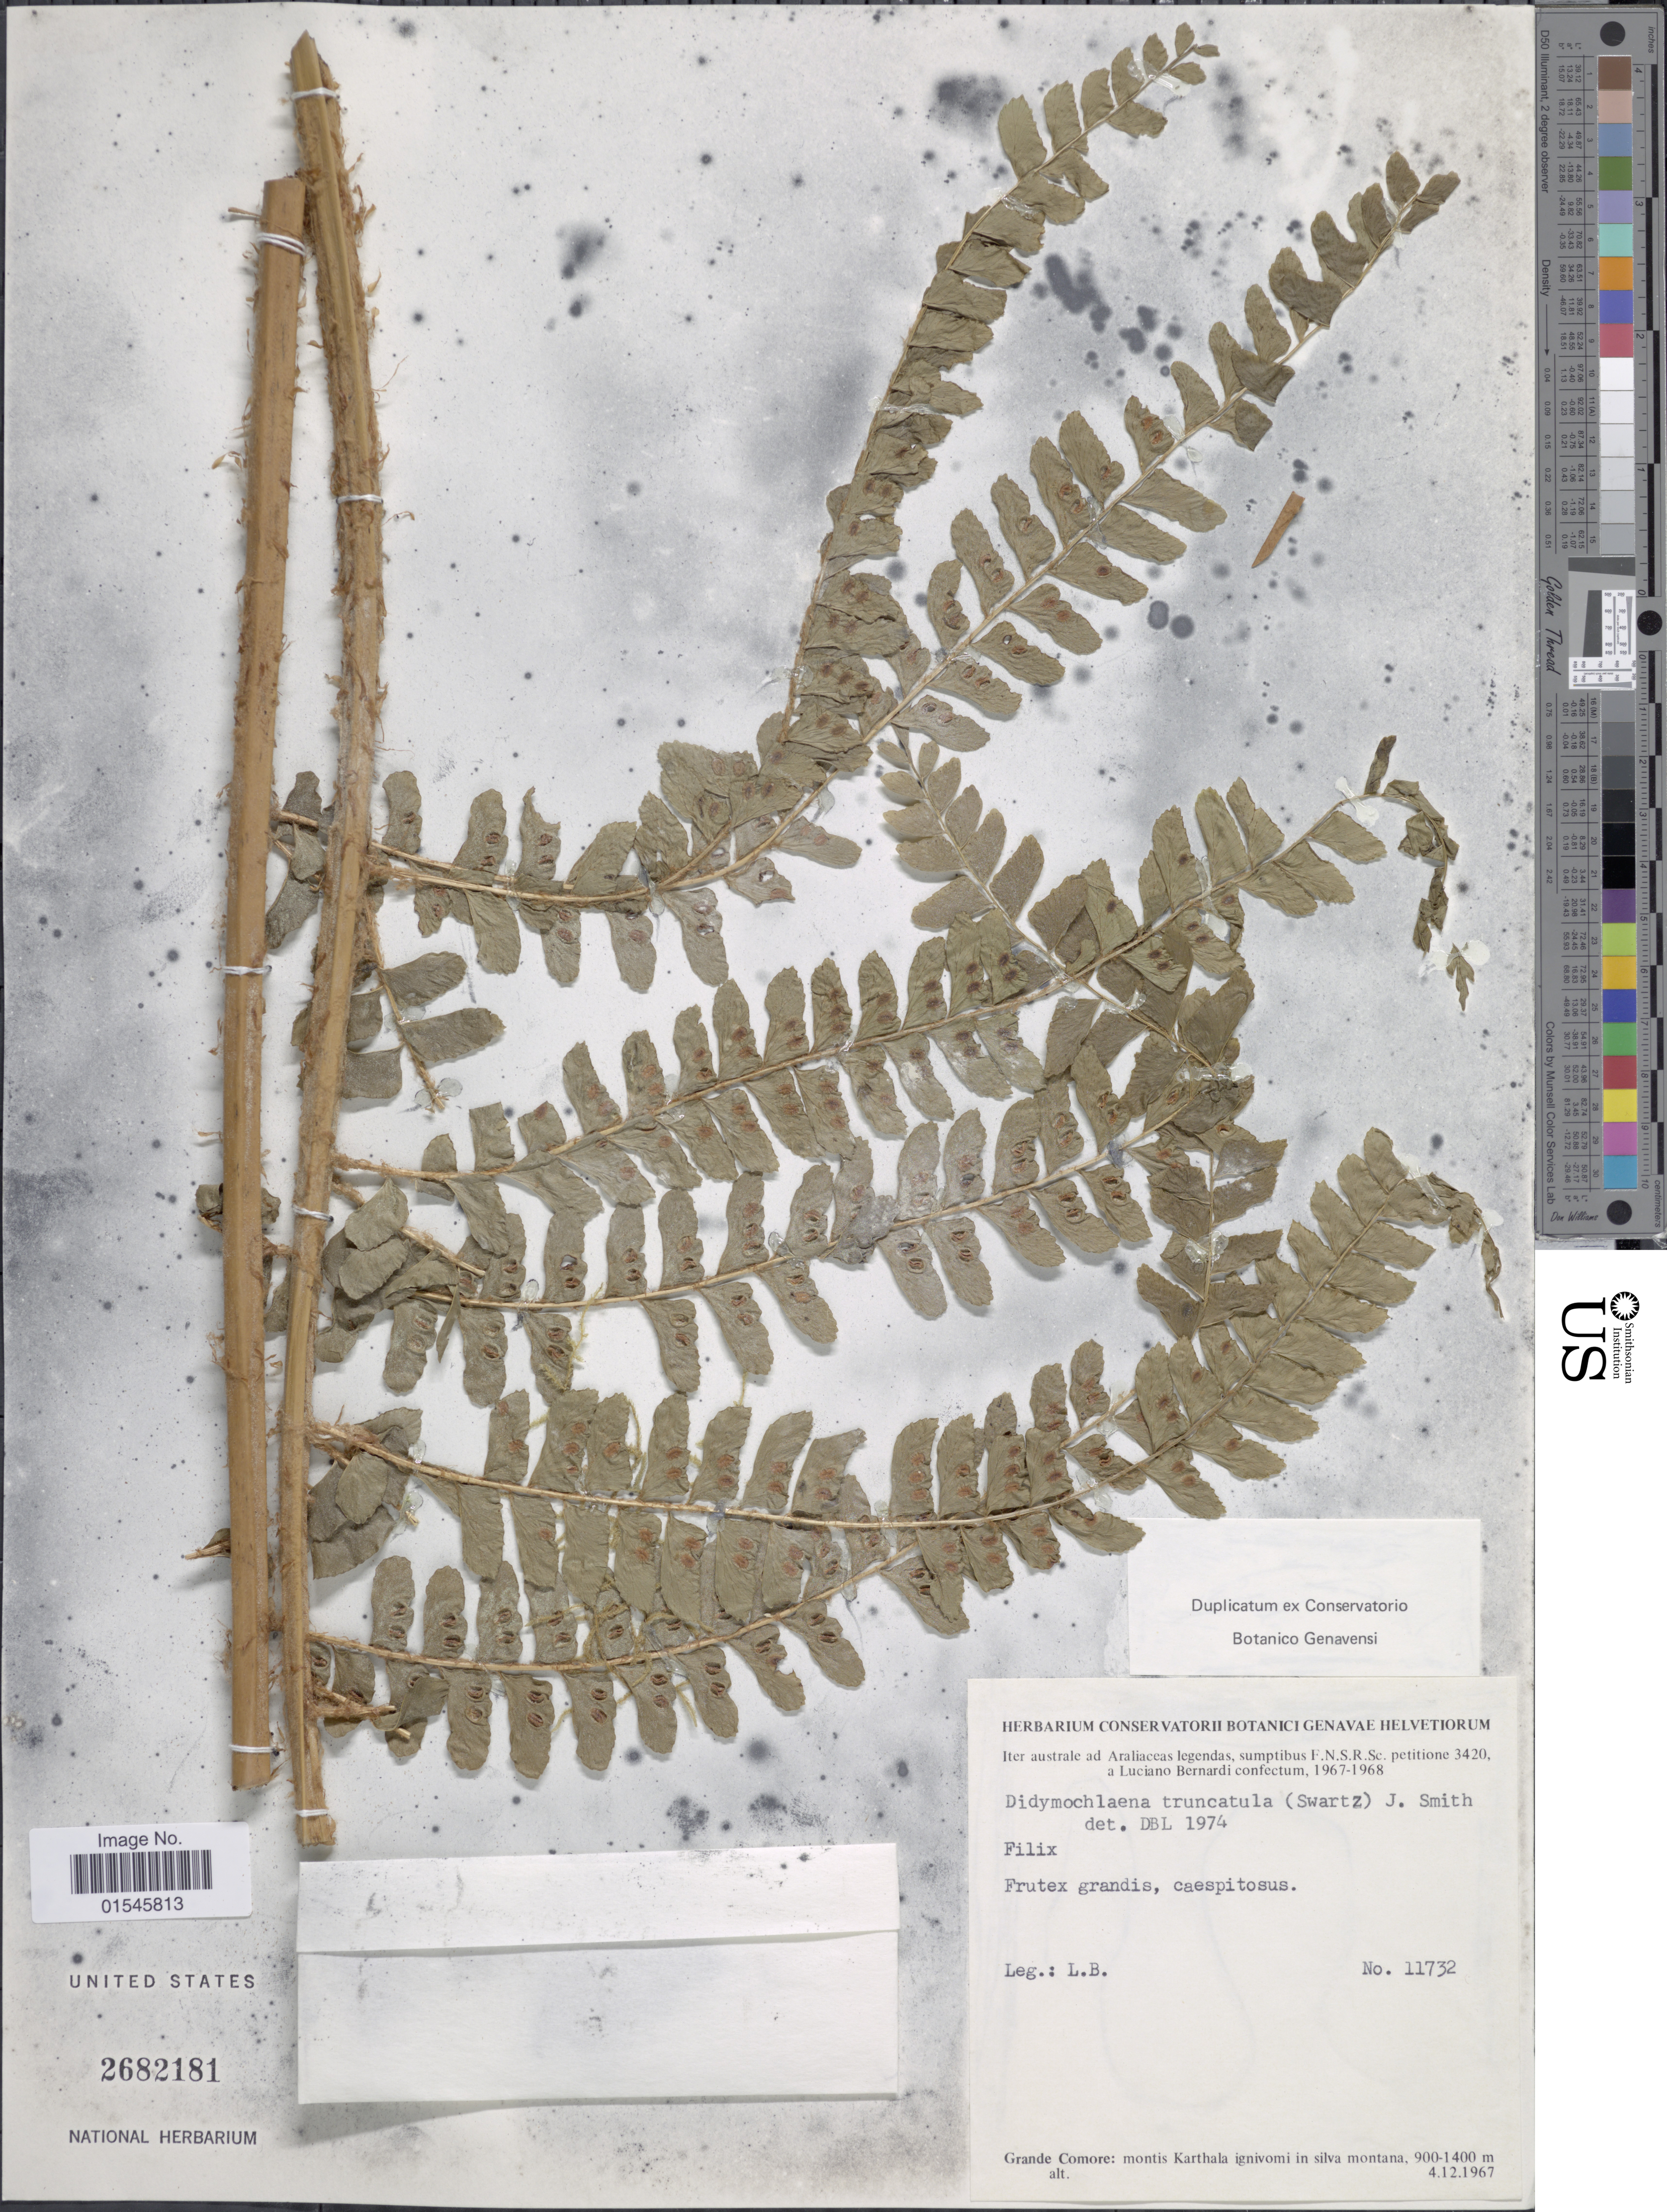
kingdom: Plantae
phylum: Tracheophyta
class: Polypodiopsida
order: Polypodiales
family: Didymochlaenaceae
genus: Didymochlaena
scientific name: Didymochlaena truncatula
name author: (Sw.) J. Sm.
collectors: L. Bernardi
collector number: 11732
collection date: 1967-12-04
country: Comoros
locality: Grande Comore: montis Karthala ignivomi in silva montana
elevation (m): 900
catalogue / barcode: US 2682181